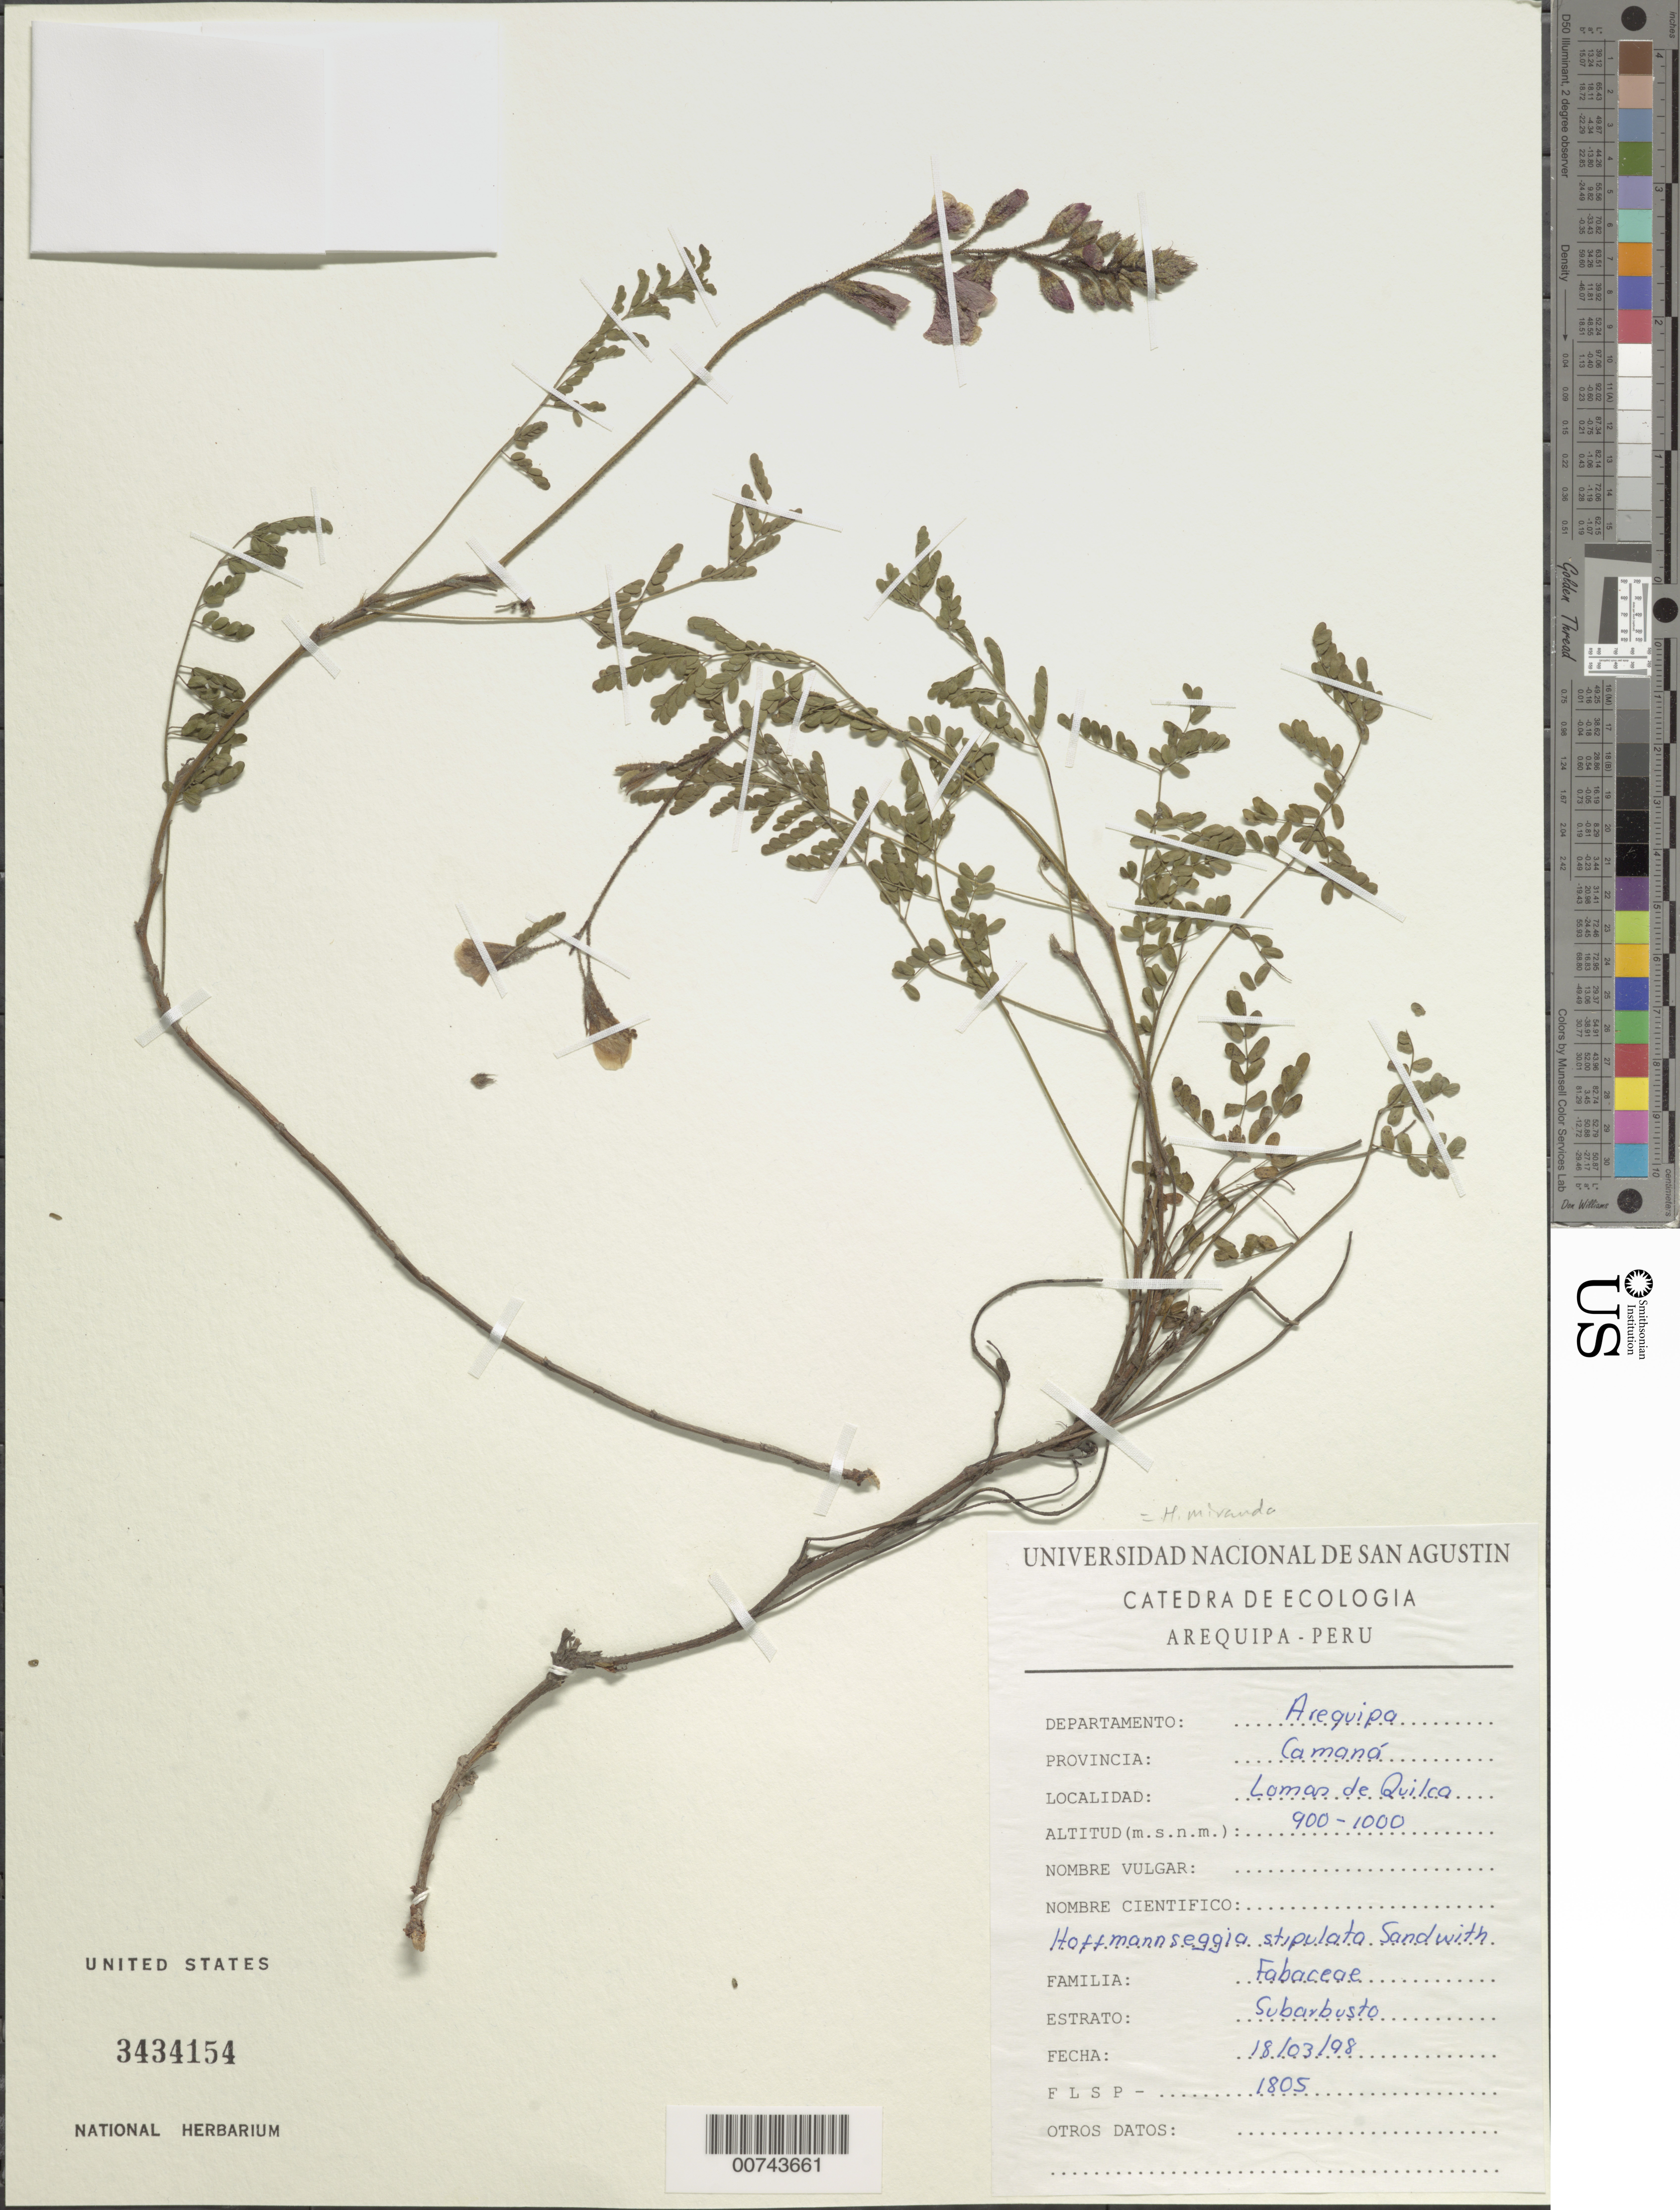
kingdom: Plantae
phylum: Tracheophyta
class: Magnoliopsida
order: Fabales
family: Fabaceae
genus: Hoffmannseggia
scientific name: Hoffmannseggia miranda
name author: (Sandwith) Sandwith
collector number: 1805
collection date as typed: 18 Mar 1998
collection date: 1998-03-18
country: Peru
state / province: Arequipa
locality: Camaná, Alto Chira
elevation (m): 900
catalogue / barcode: US 3434154